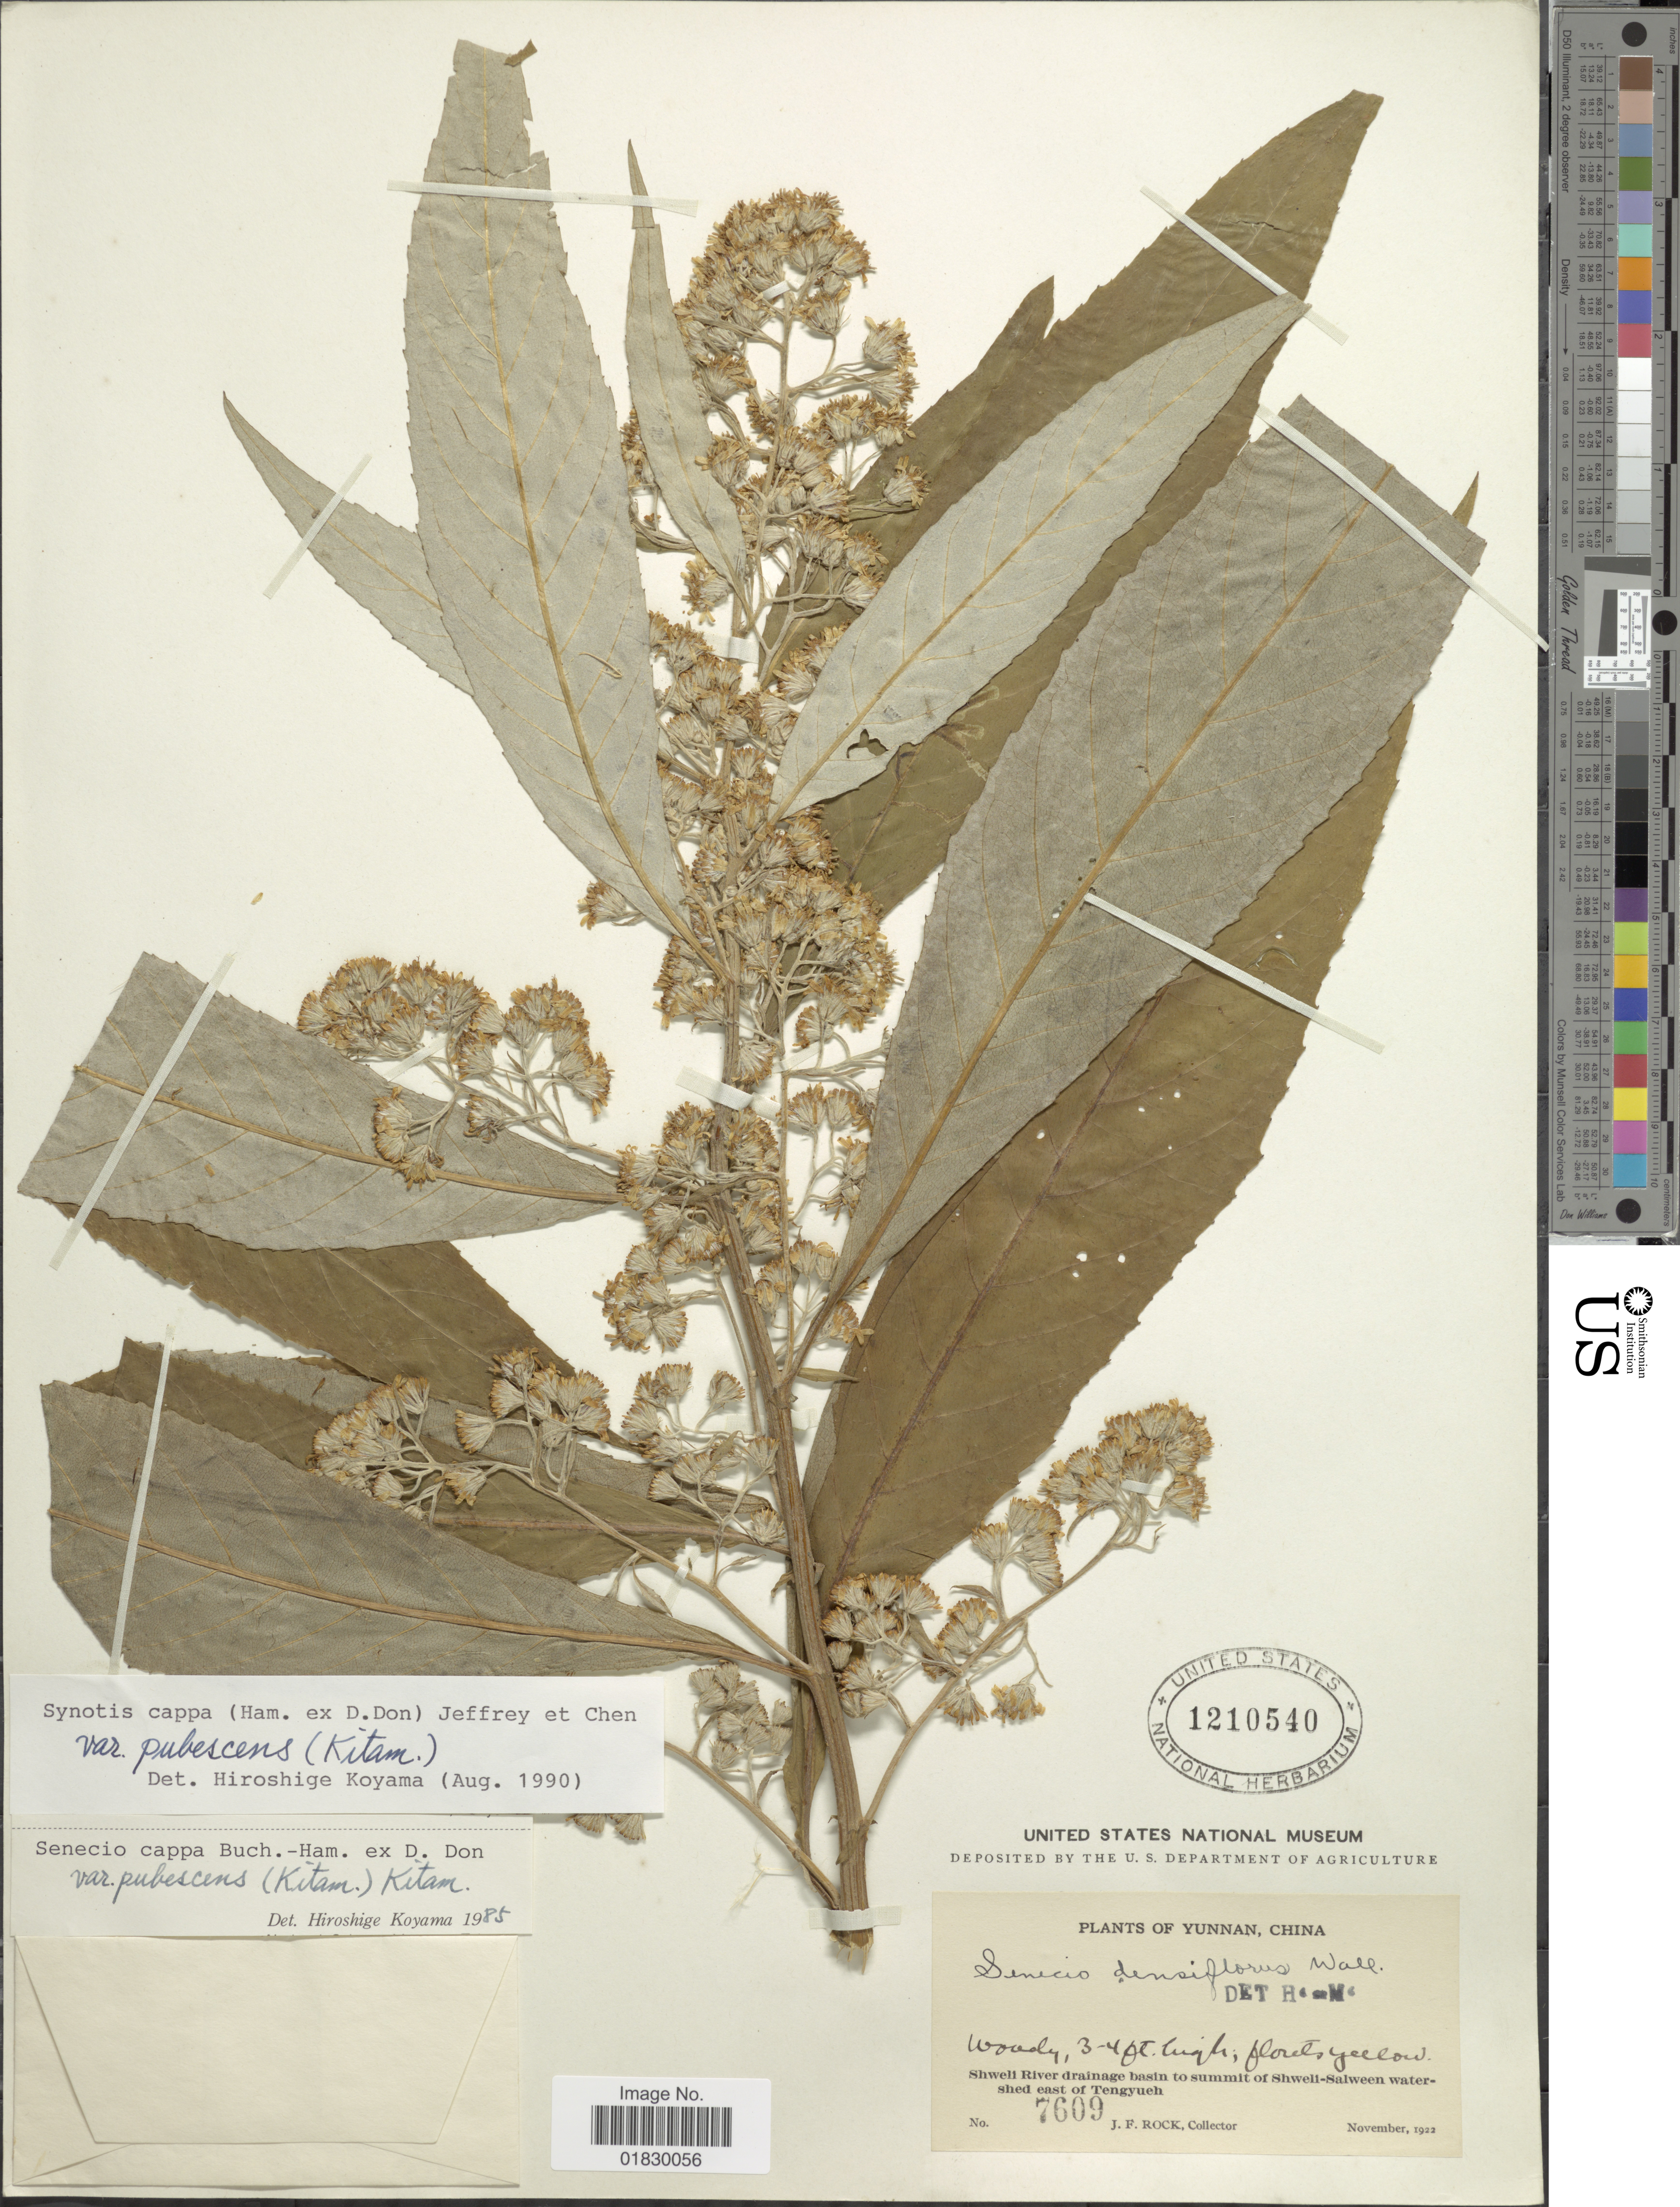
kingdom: Plantae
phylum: Tracheophyta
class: Magnoliopsida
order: Asterales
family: Asteraceae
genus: Synotis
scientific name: Synotis cappa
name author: (Buch.-Ham. ex D. Don) C. Jeffrey & Y.L. Chen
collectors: J. Rock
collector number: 7609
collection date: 1922-11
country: China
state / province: Yunnan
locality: Yunnan, China, Shweli River drainage basin to summit of Shweli-Salween watershed east of Tengyueh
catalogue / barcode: US 1210540